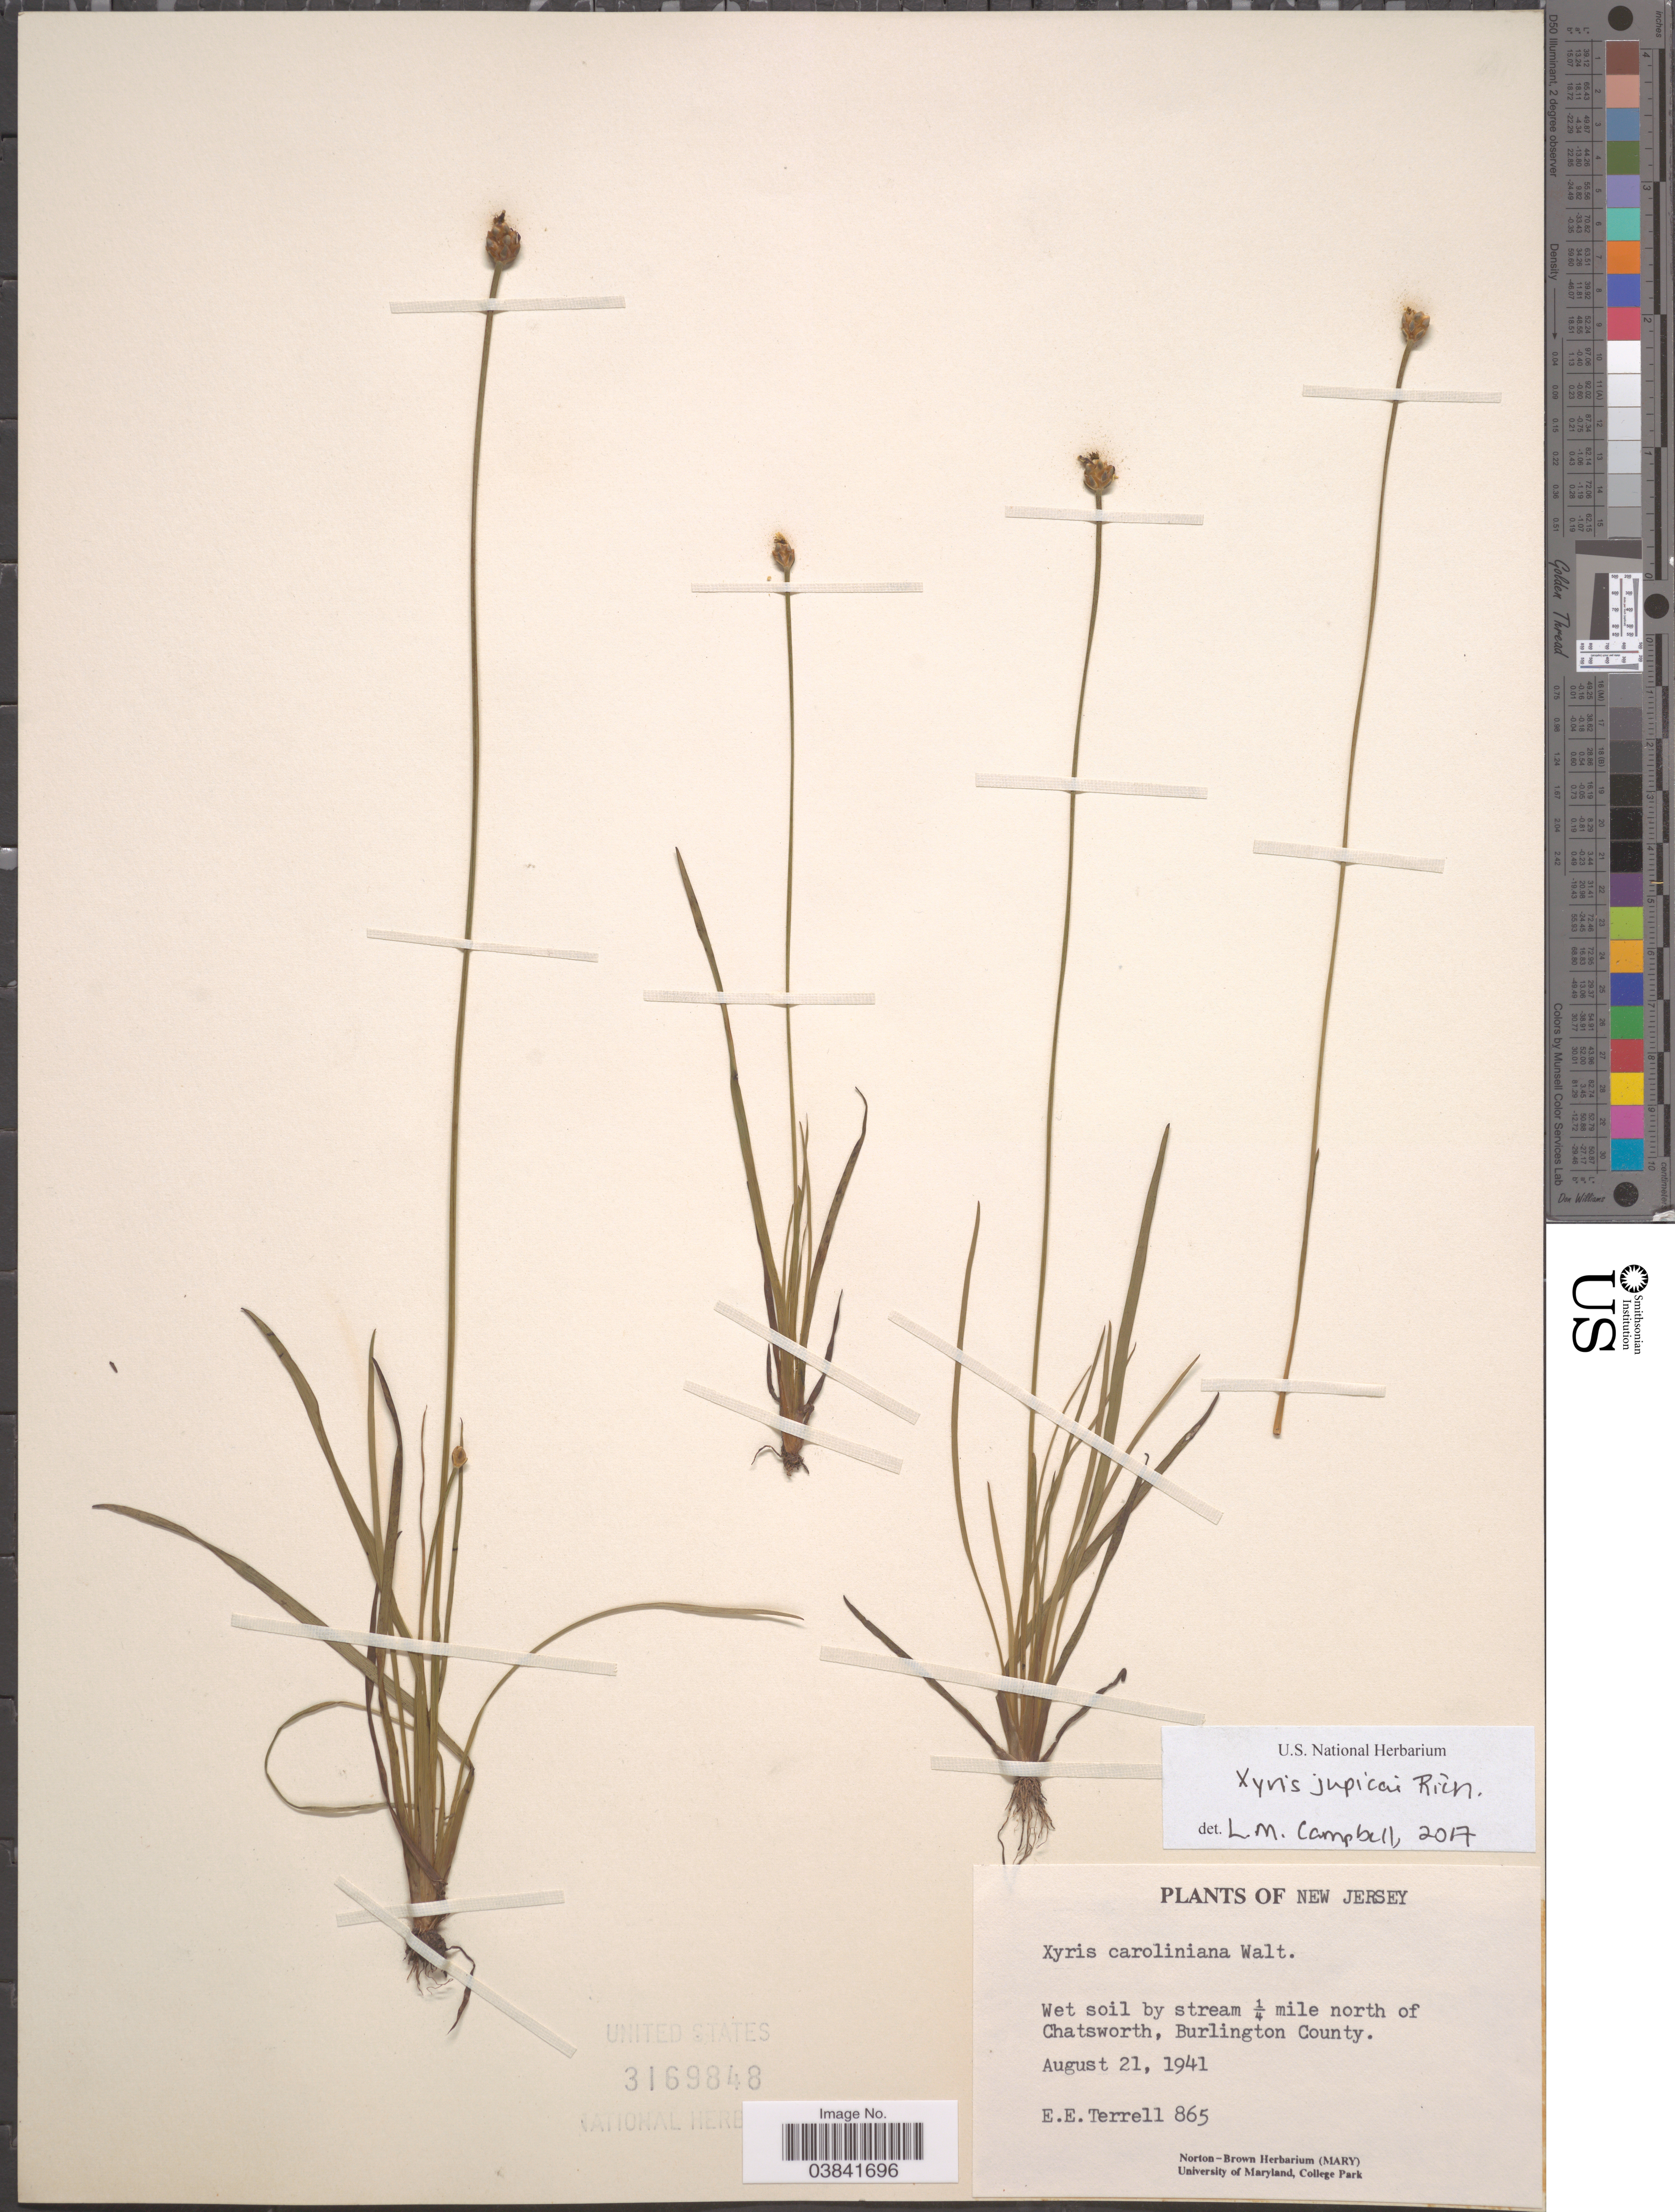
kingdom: Plantae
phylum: Tracheophyta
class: Liliopsida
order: Poales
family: Xyridaceae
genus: Xyris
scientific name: Xyris difformis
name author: Chapm.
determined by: Strong, Mark T., (BOT), Smithsonian Institution - National Museum of Natural History (UNITED STATES)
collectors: E. E. Terrell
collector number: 865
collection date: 1941-08-21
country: United States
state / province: New Jersey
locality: ¼ mile north of Chatsworth, Burlington County.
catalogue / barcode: US 3169848